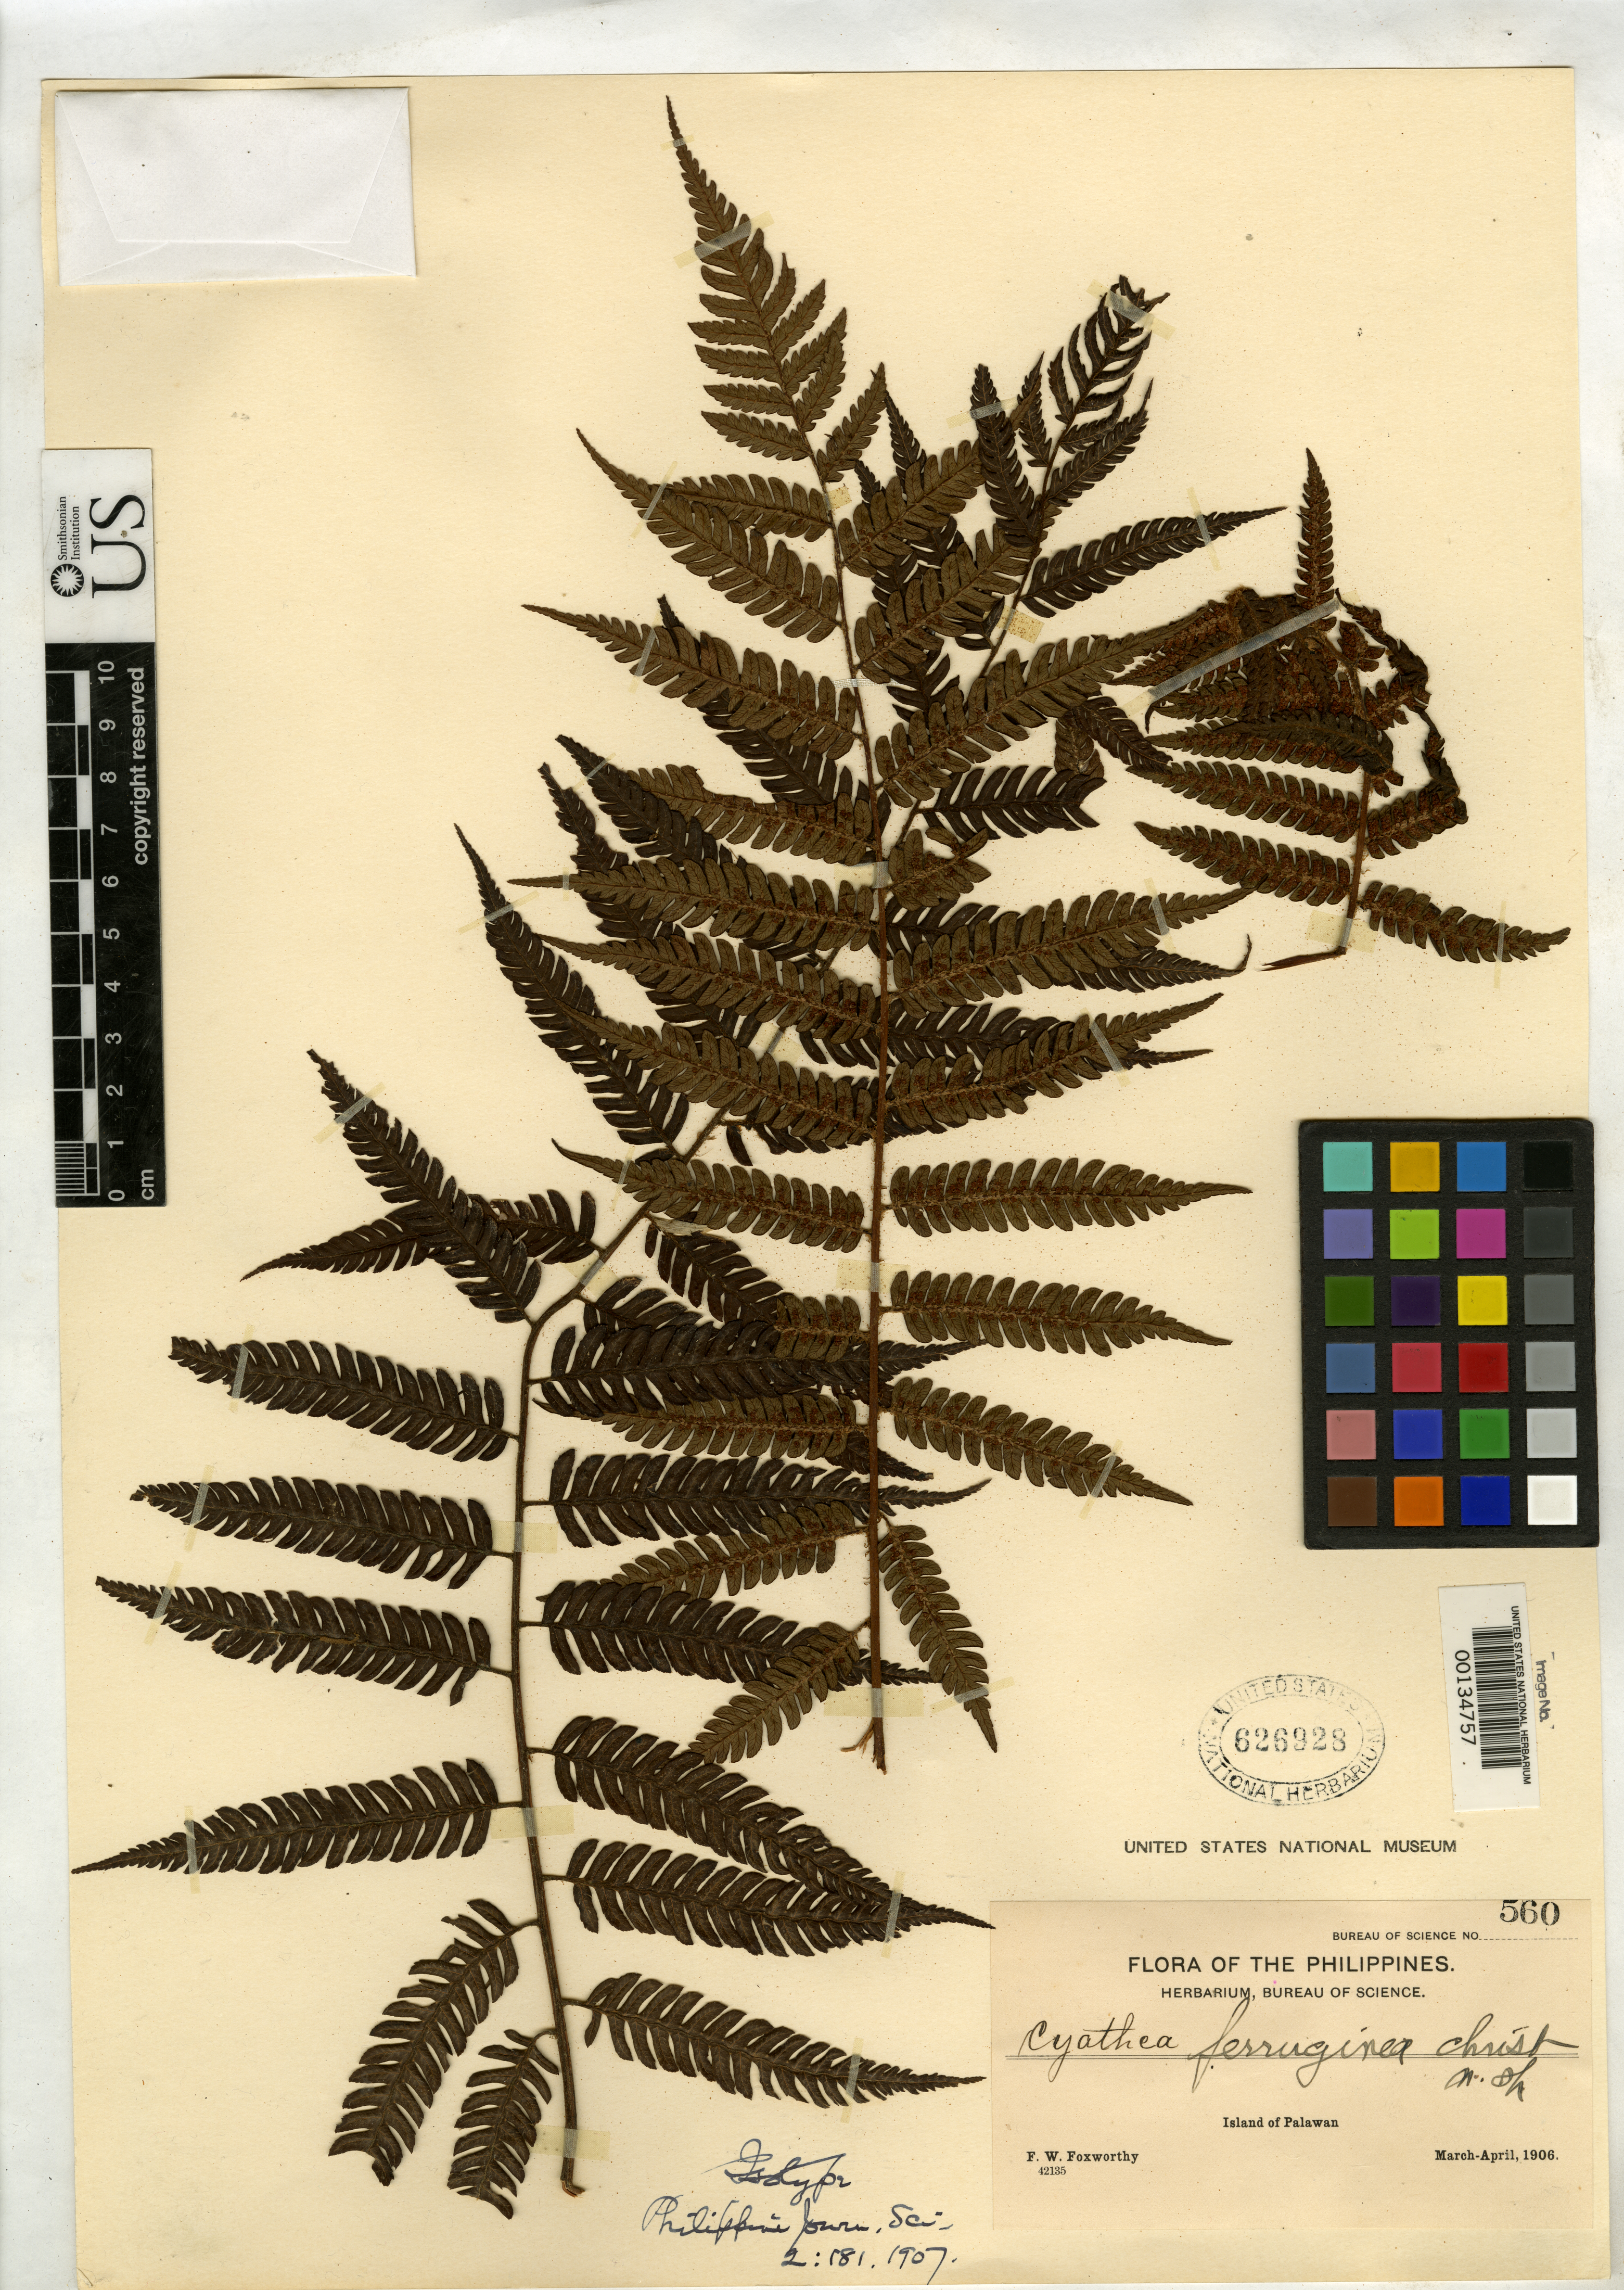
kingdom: Plantae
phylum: Tracheophyta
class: Polypodiopsida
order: Cyatheales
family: Cyatheaceae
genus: Cyathea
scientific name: Cyathea ferruginea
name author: Christ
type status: Isotype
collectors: F. W. Foxworthy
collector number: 560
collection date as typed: Mar 1960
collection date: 1960-03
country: Philippines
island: Palawan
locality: Mount Pulgar.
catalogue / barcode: US 626928